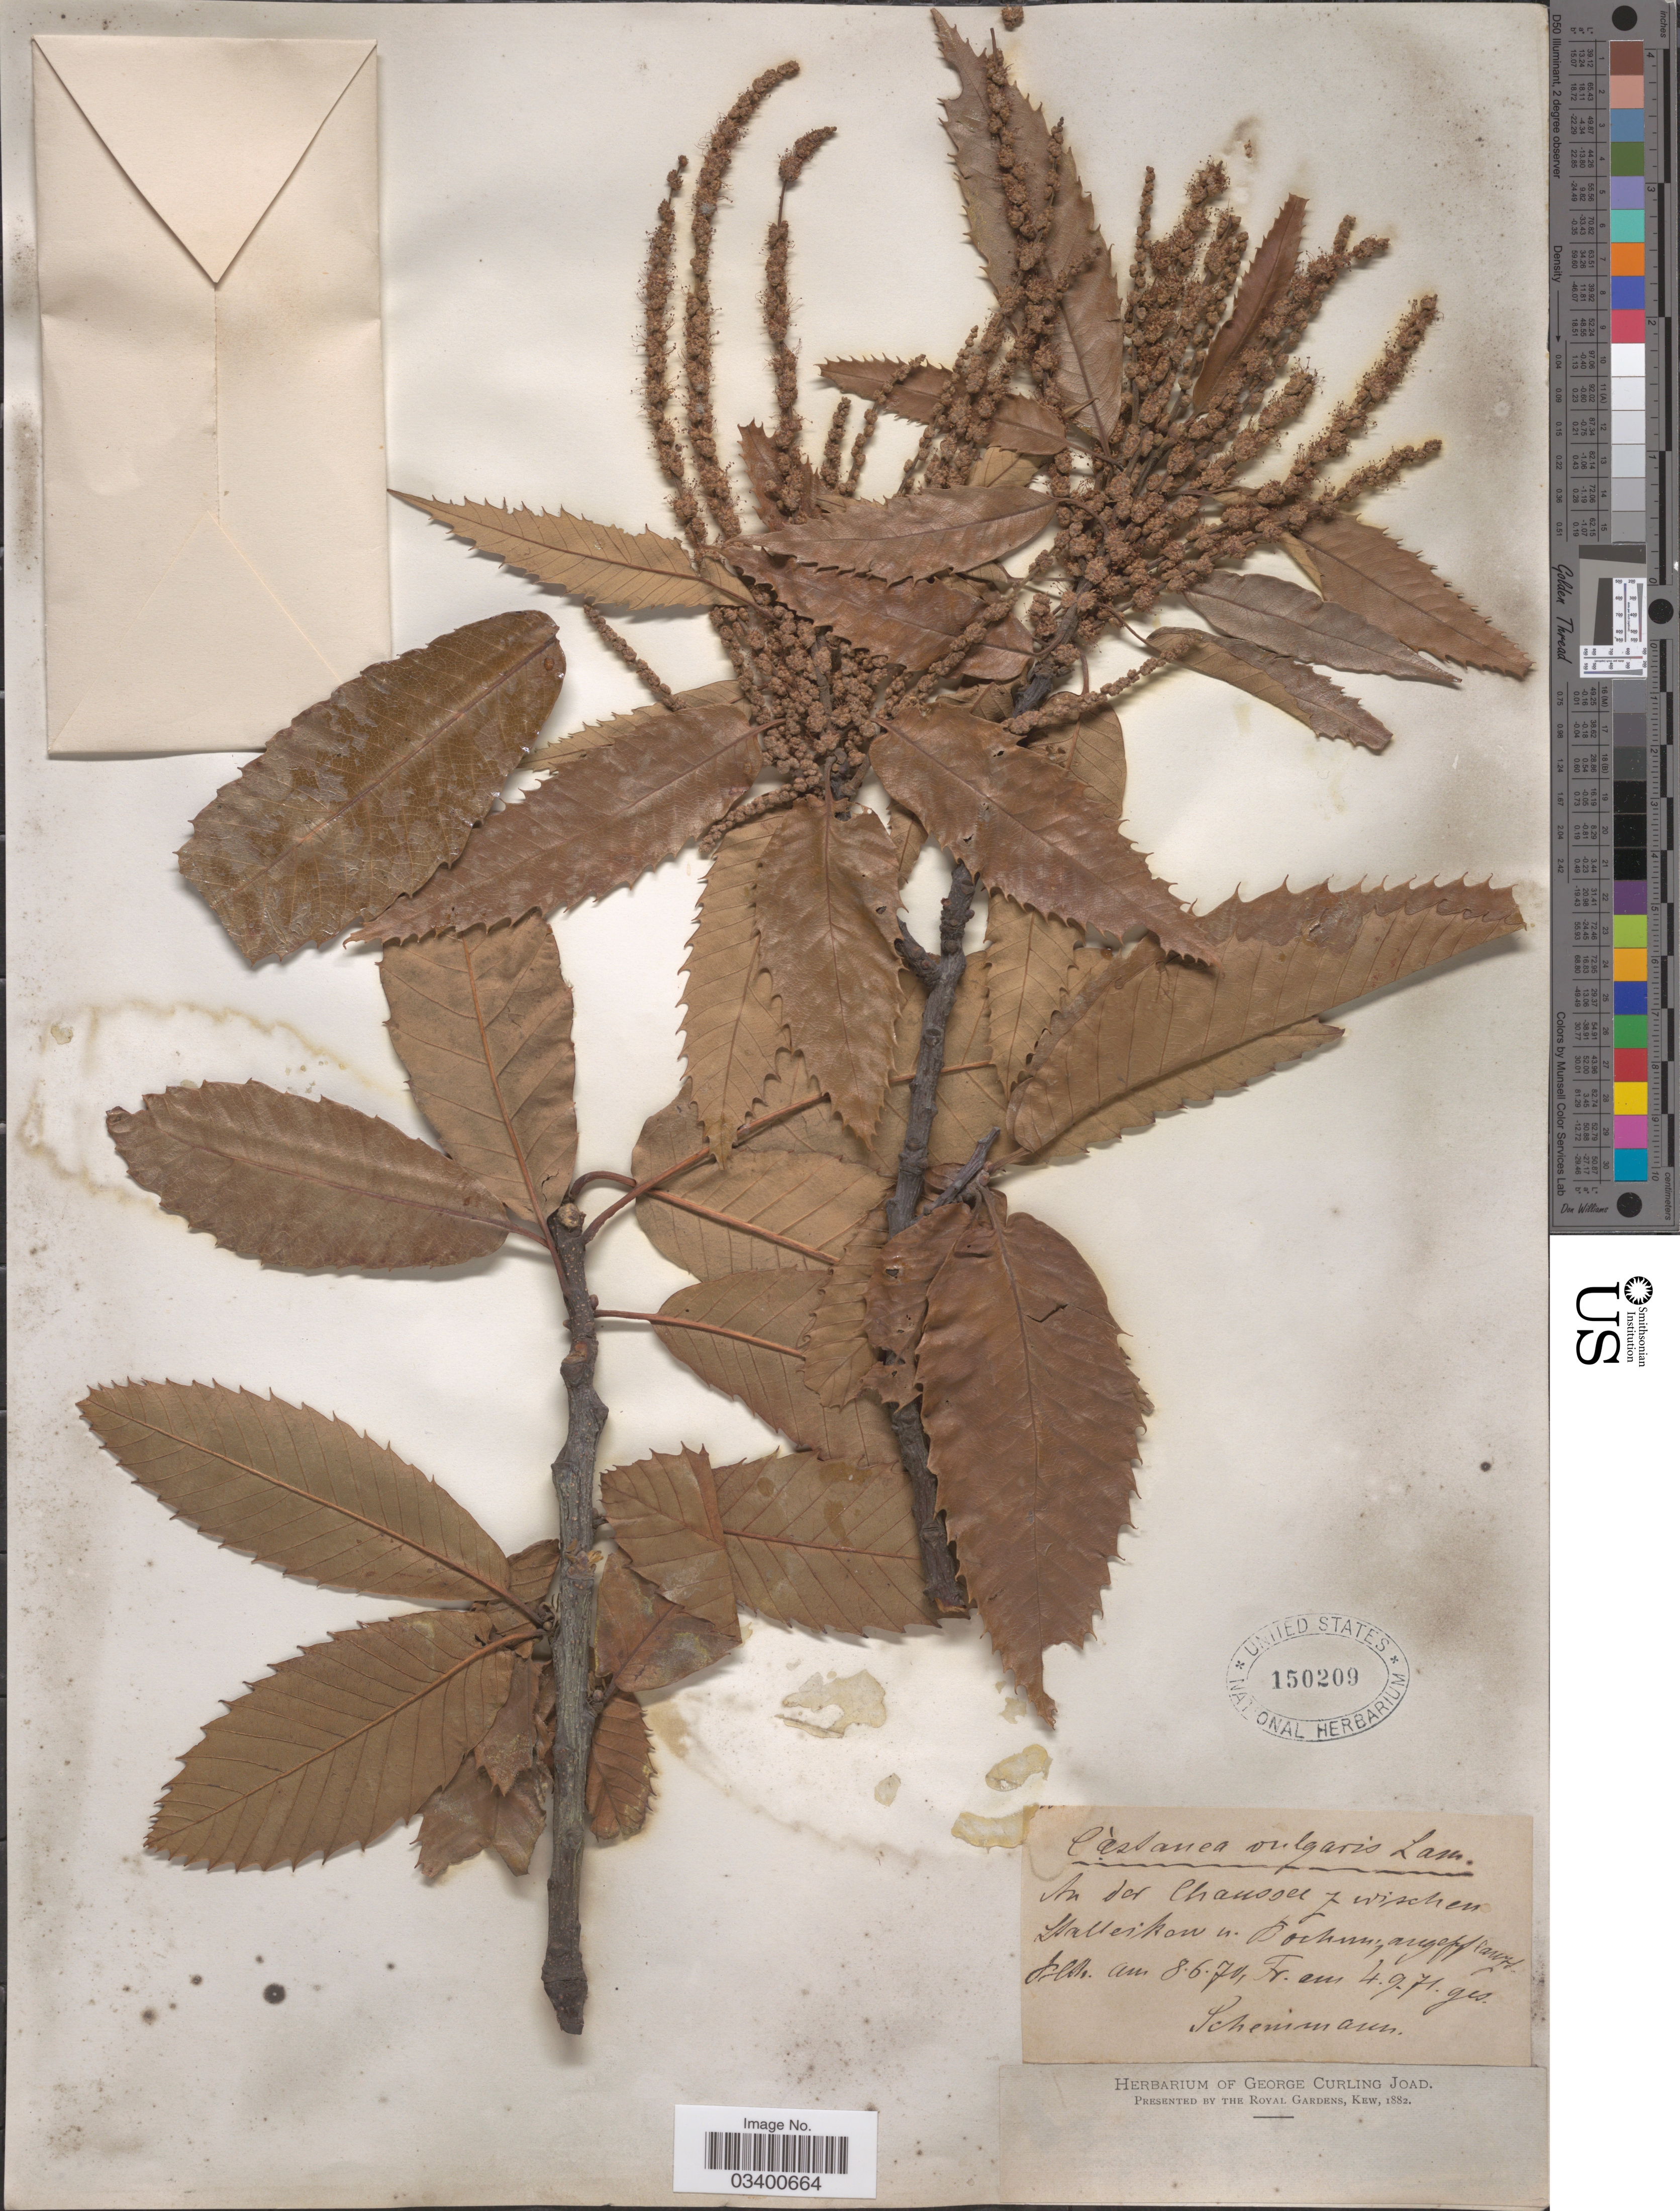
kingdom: Plantae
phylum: Tracheophyta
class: Magnoliopsida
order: Fagales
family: Fagaceae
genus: Castanea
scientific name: Castanea sativa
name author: Mill.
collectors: Scheinmann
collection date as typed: Transcribed d/m/y: 8/6/70 to 4/9/71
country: Germany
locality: An der Chaussee zwischen Stalleiken u Bochum, angepflantze.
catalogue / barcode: US 150209